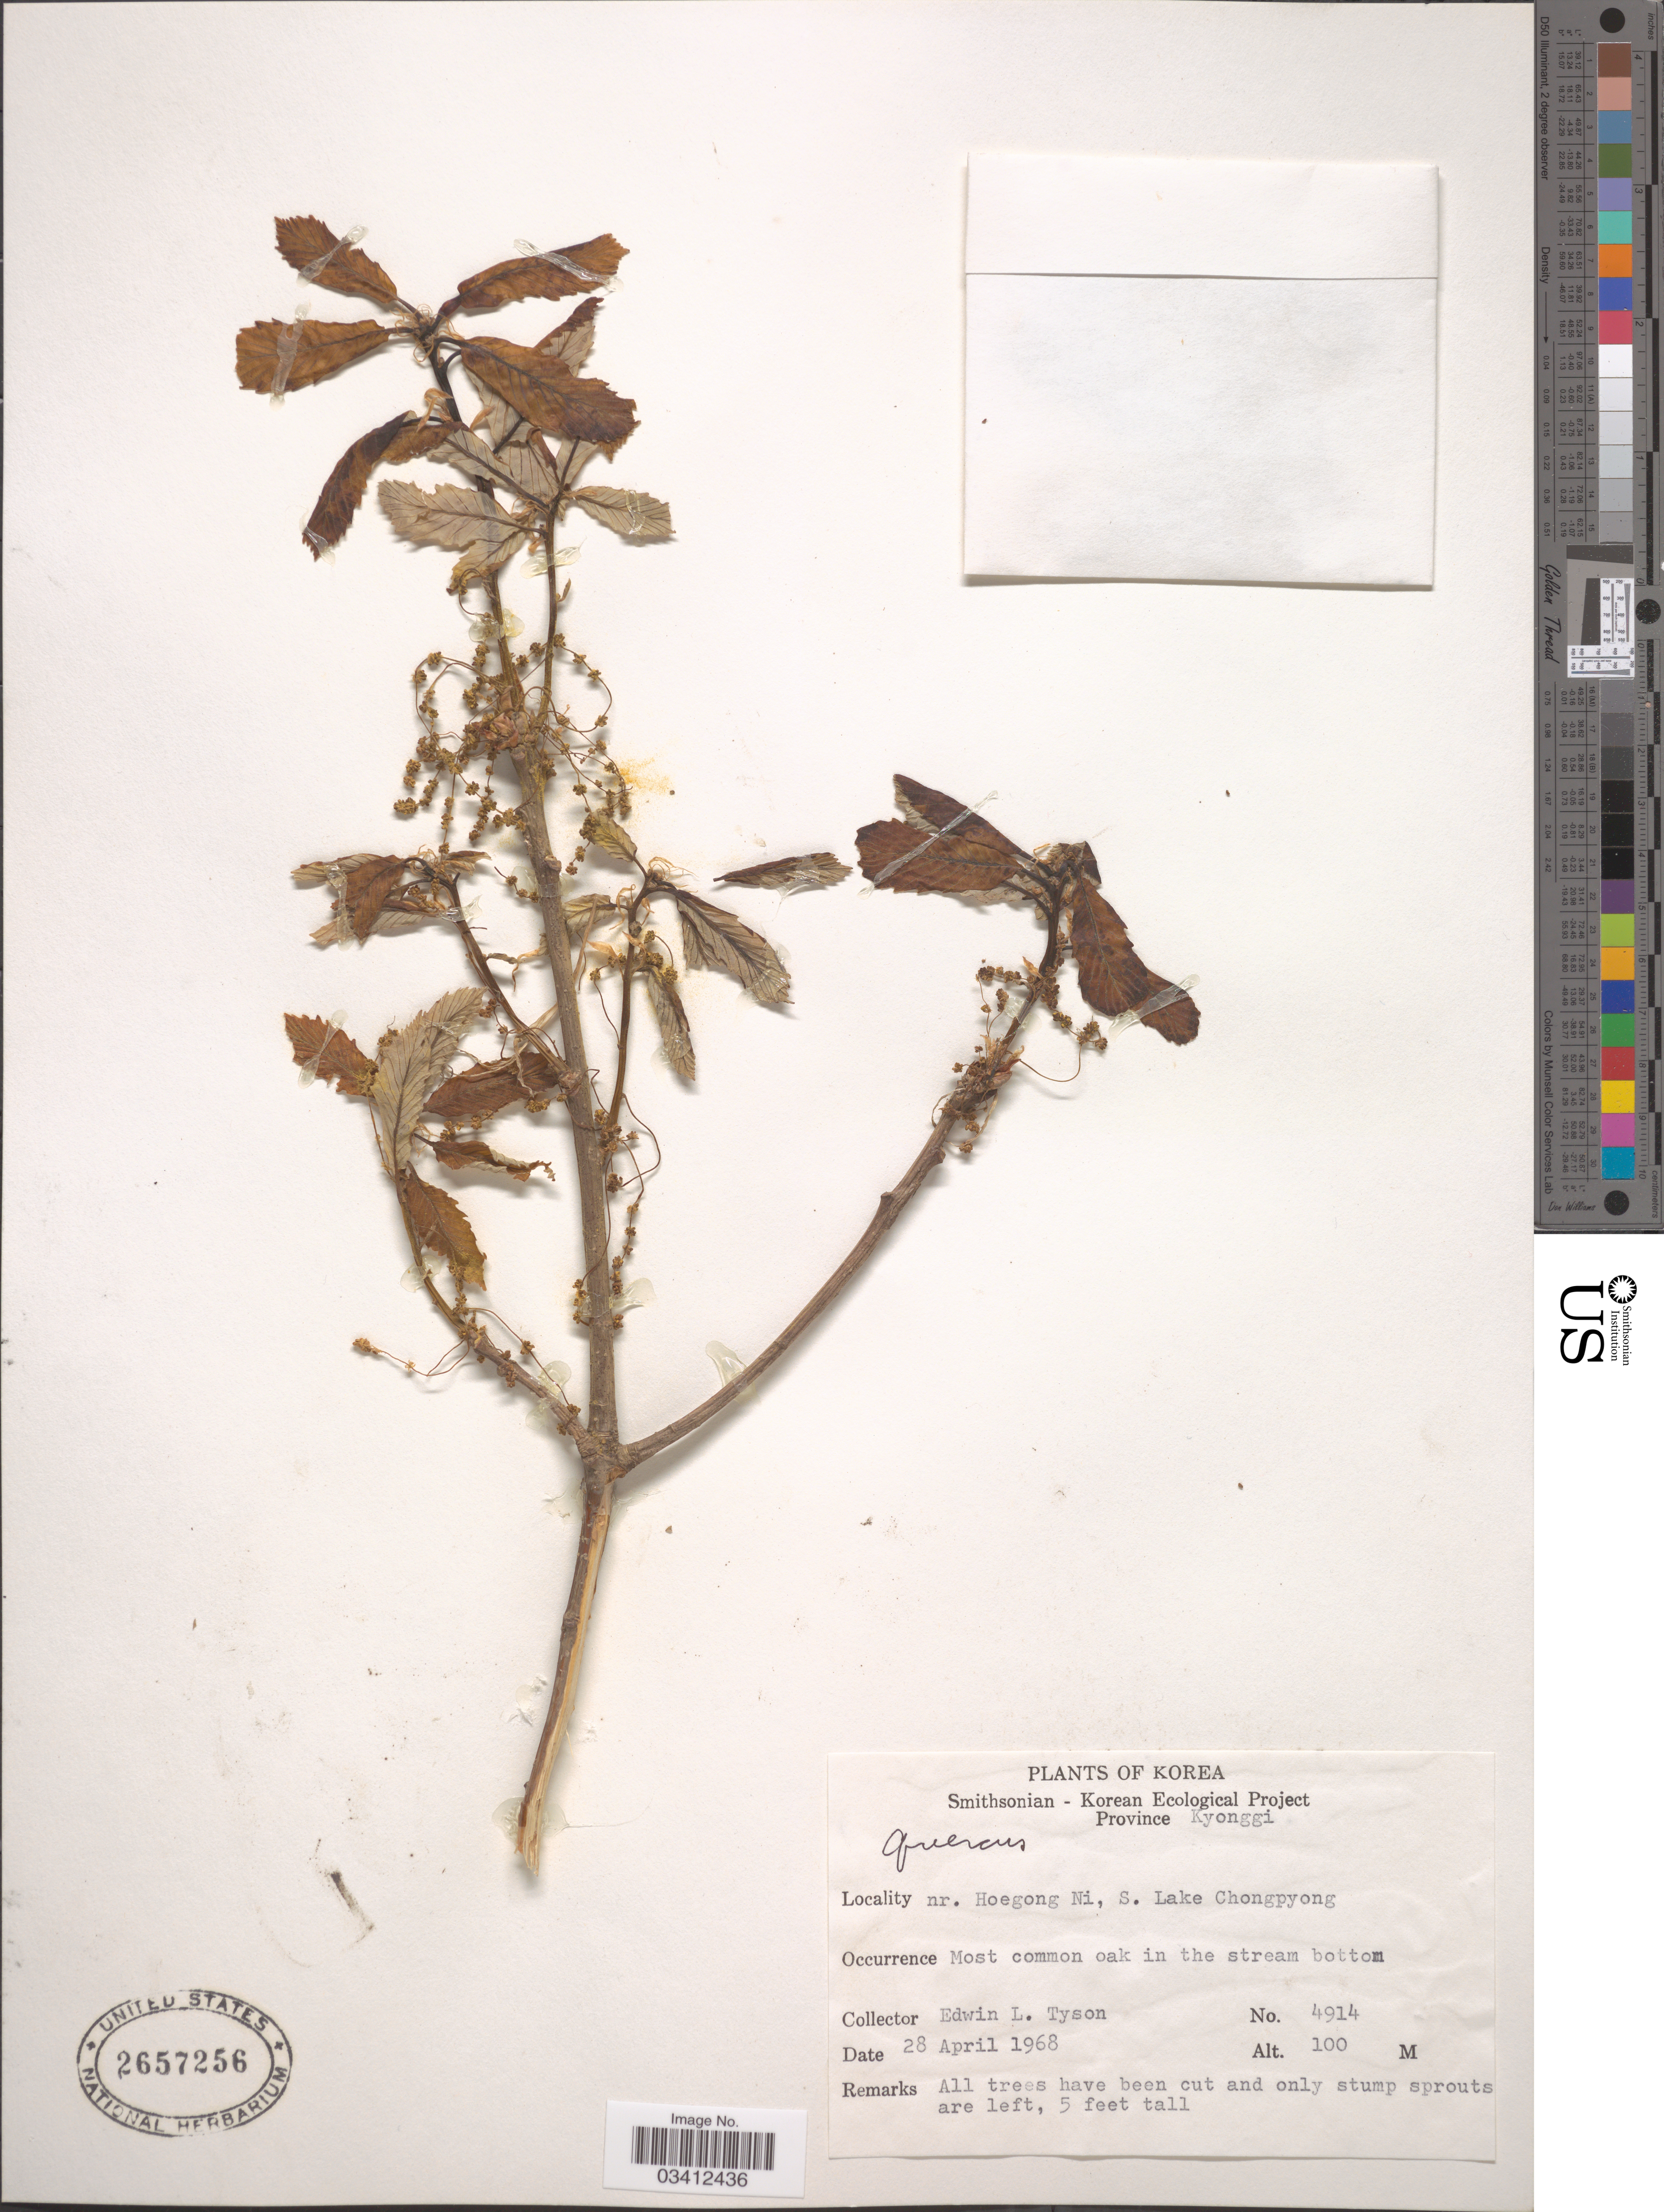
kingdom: Plantae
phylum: Tracheophyta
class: Magnoliopsida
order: Fagales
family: Fagaceae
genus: Quercus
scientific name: Quercus sp.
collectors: E. L. Tyson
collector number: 4914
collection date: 1968-04-28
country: South Korea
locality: Province Kyonggi. Nr. Hoegong Ni, S. Lake Chongpyong.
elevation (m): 100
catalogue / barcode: US 2657256